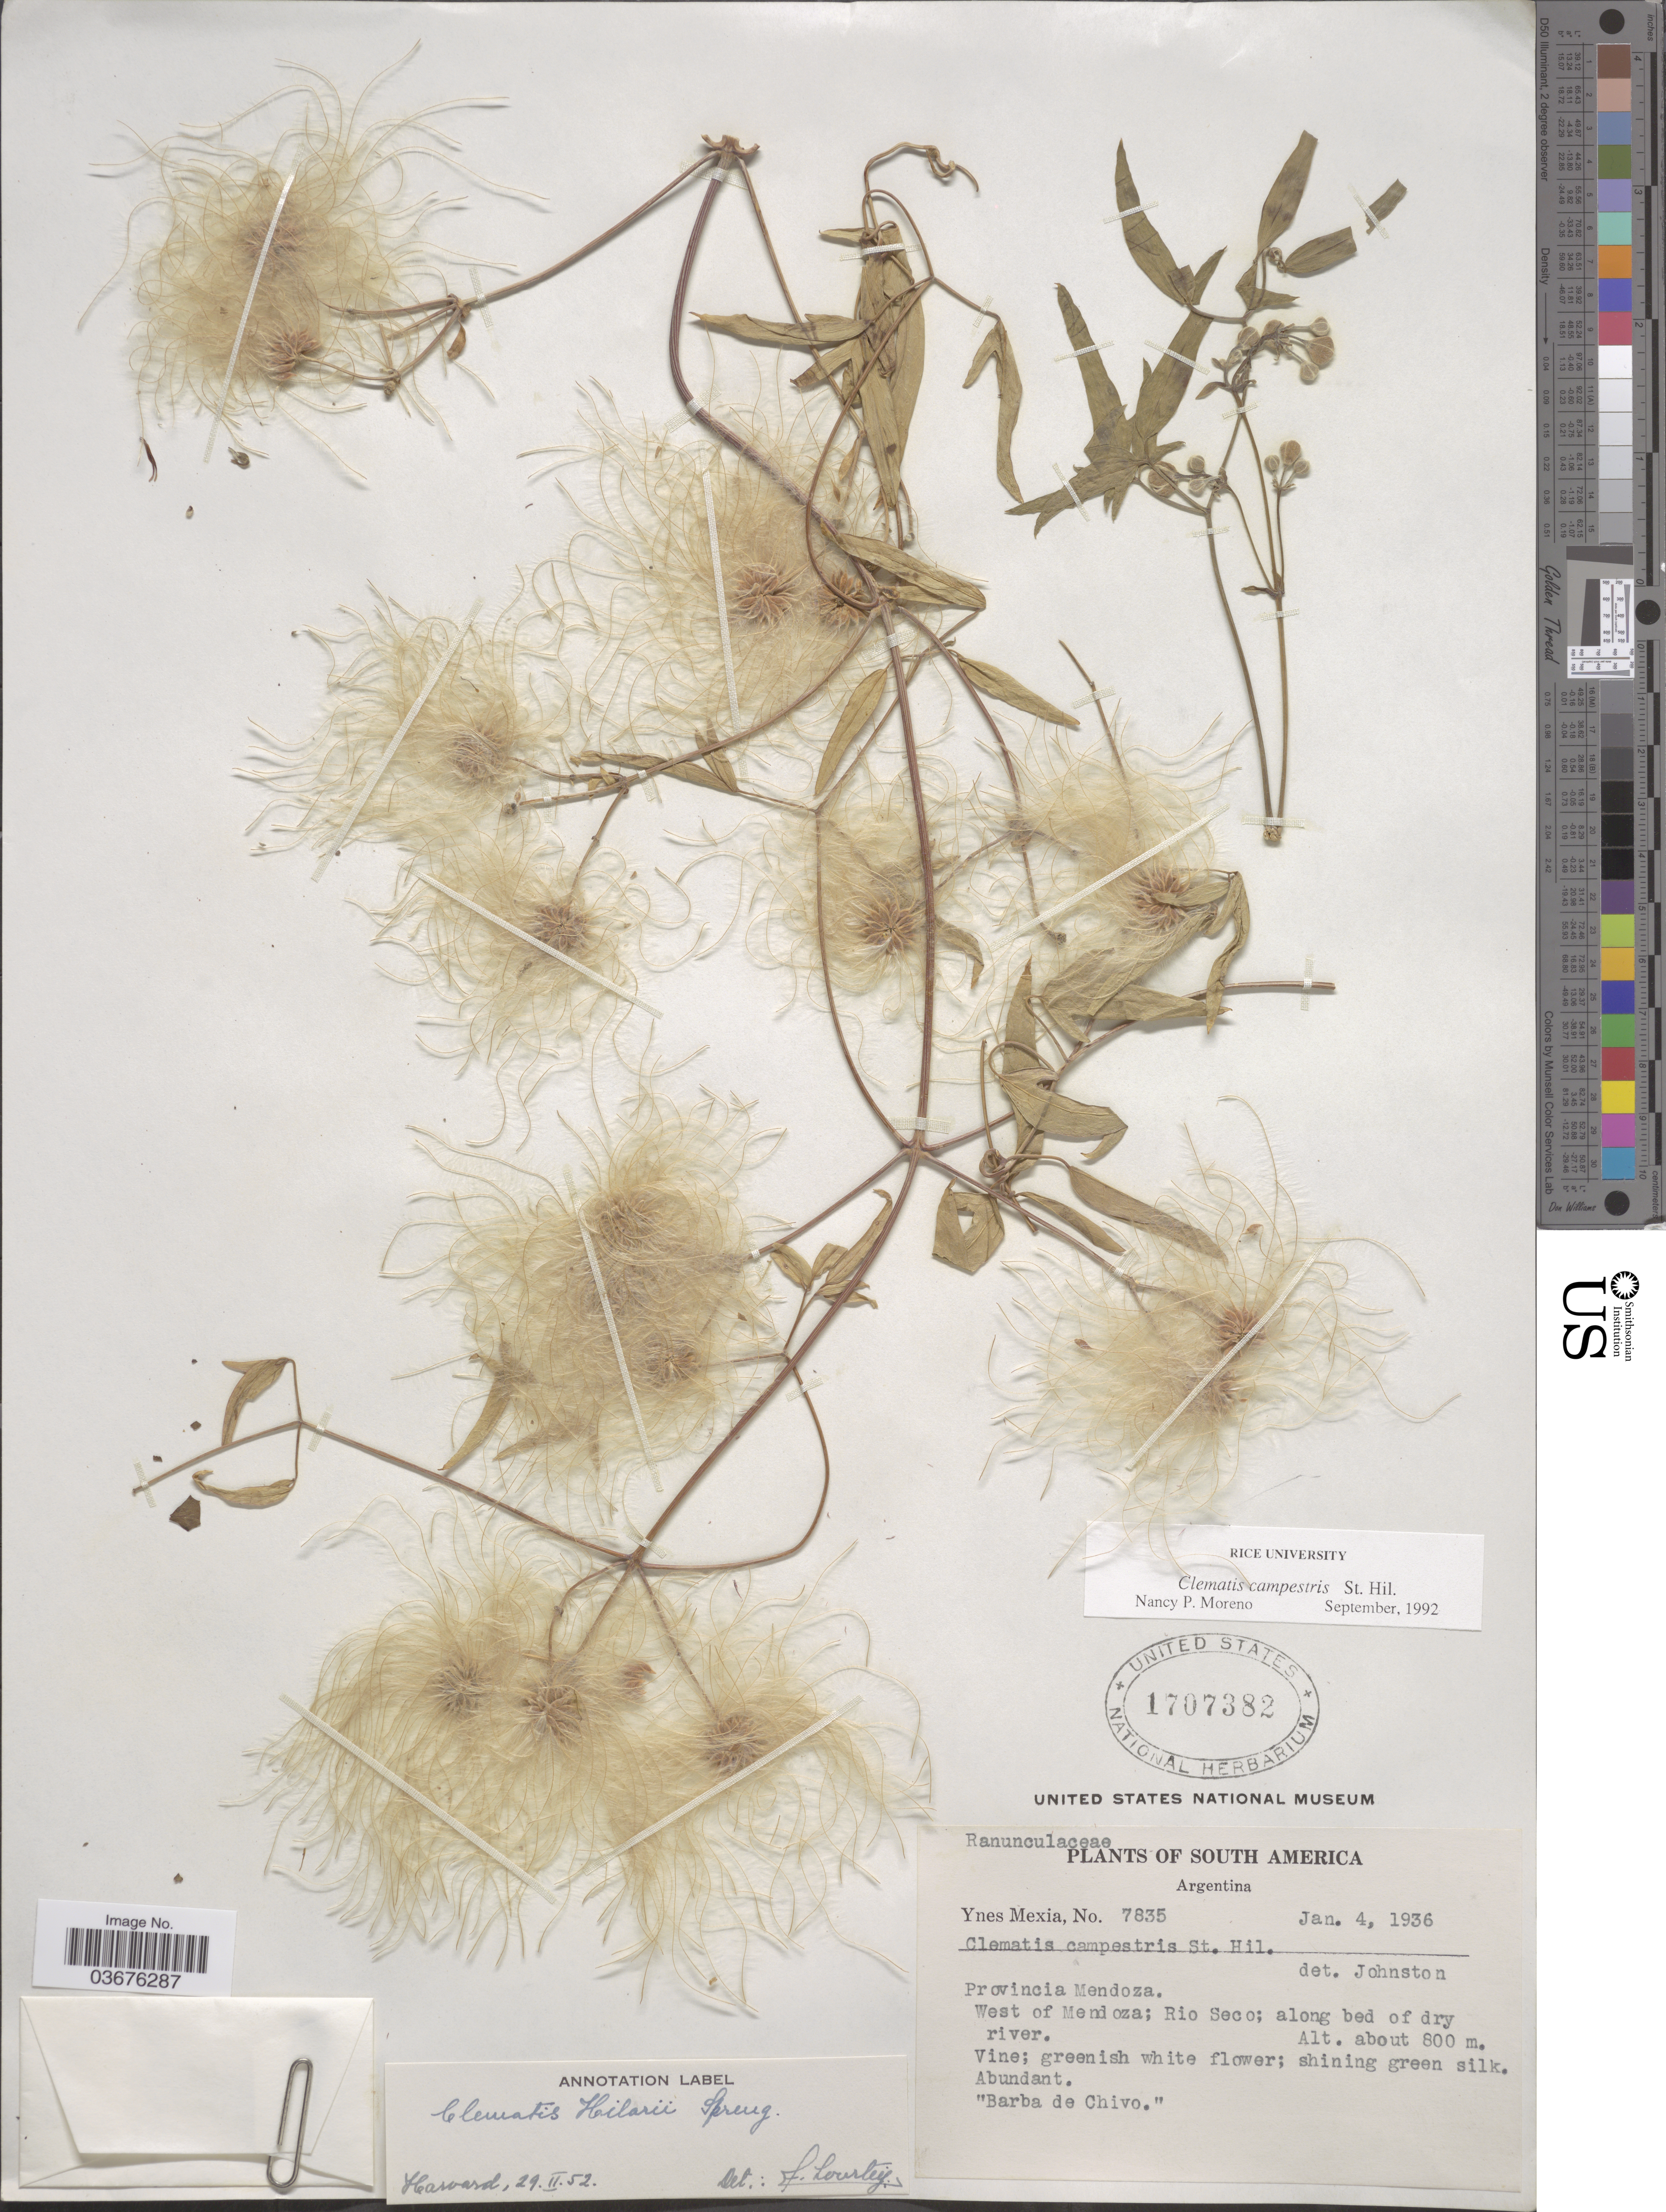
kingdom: Plantae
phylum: Tracheophyta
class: Magnoliopsida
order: Ranunculales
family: Ranunculaceae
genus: Clematis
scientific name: Clematis campestris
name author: A. St.-Hil.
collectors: Y. Mexia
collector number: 7835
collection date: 1936-01-04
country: Argentina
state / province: Mendoza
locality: West of Mendoza; Rio Seco; along bed of dry river.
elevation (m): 800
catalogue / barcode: US 1707382